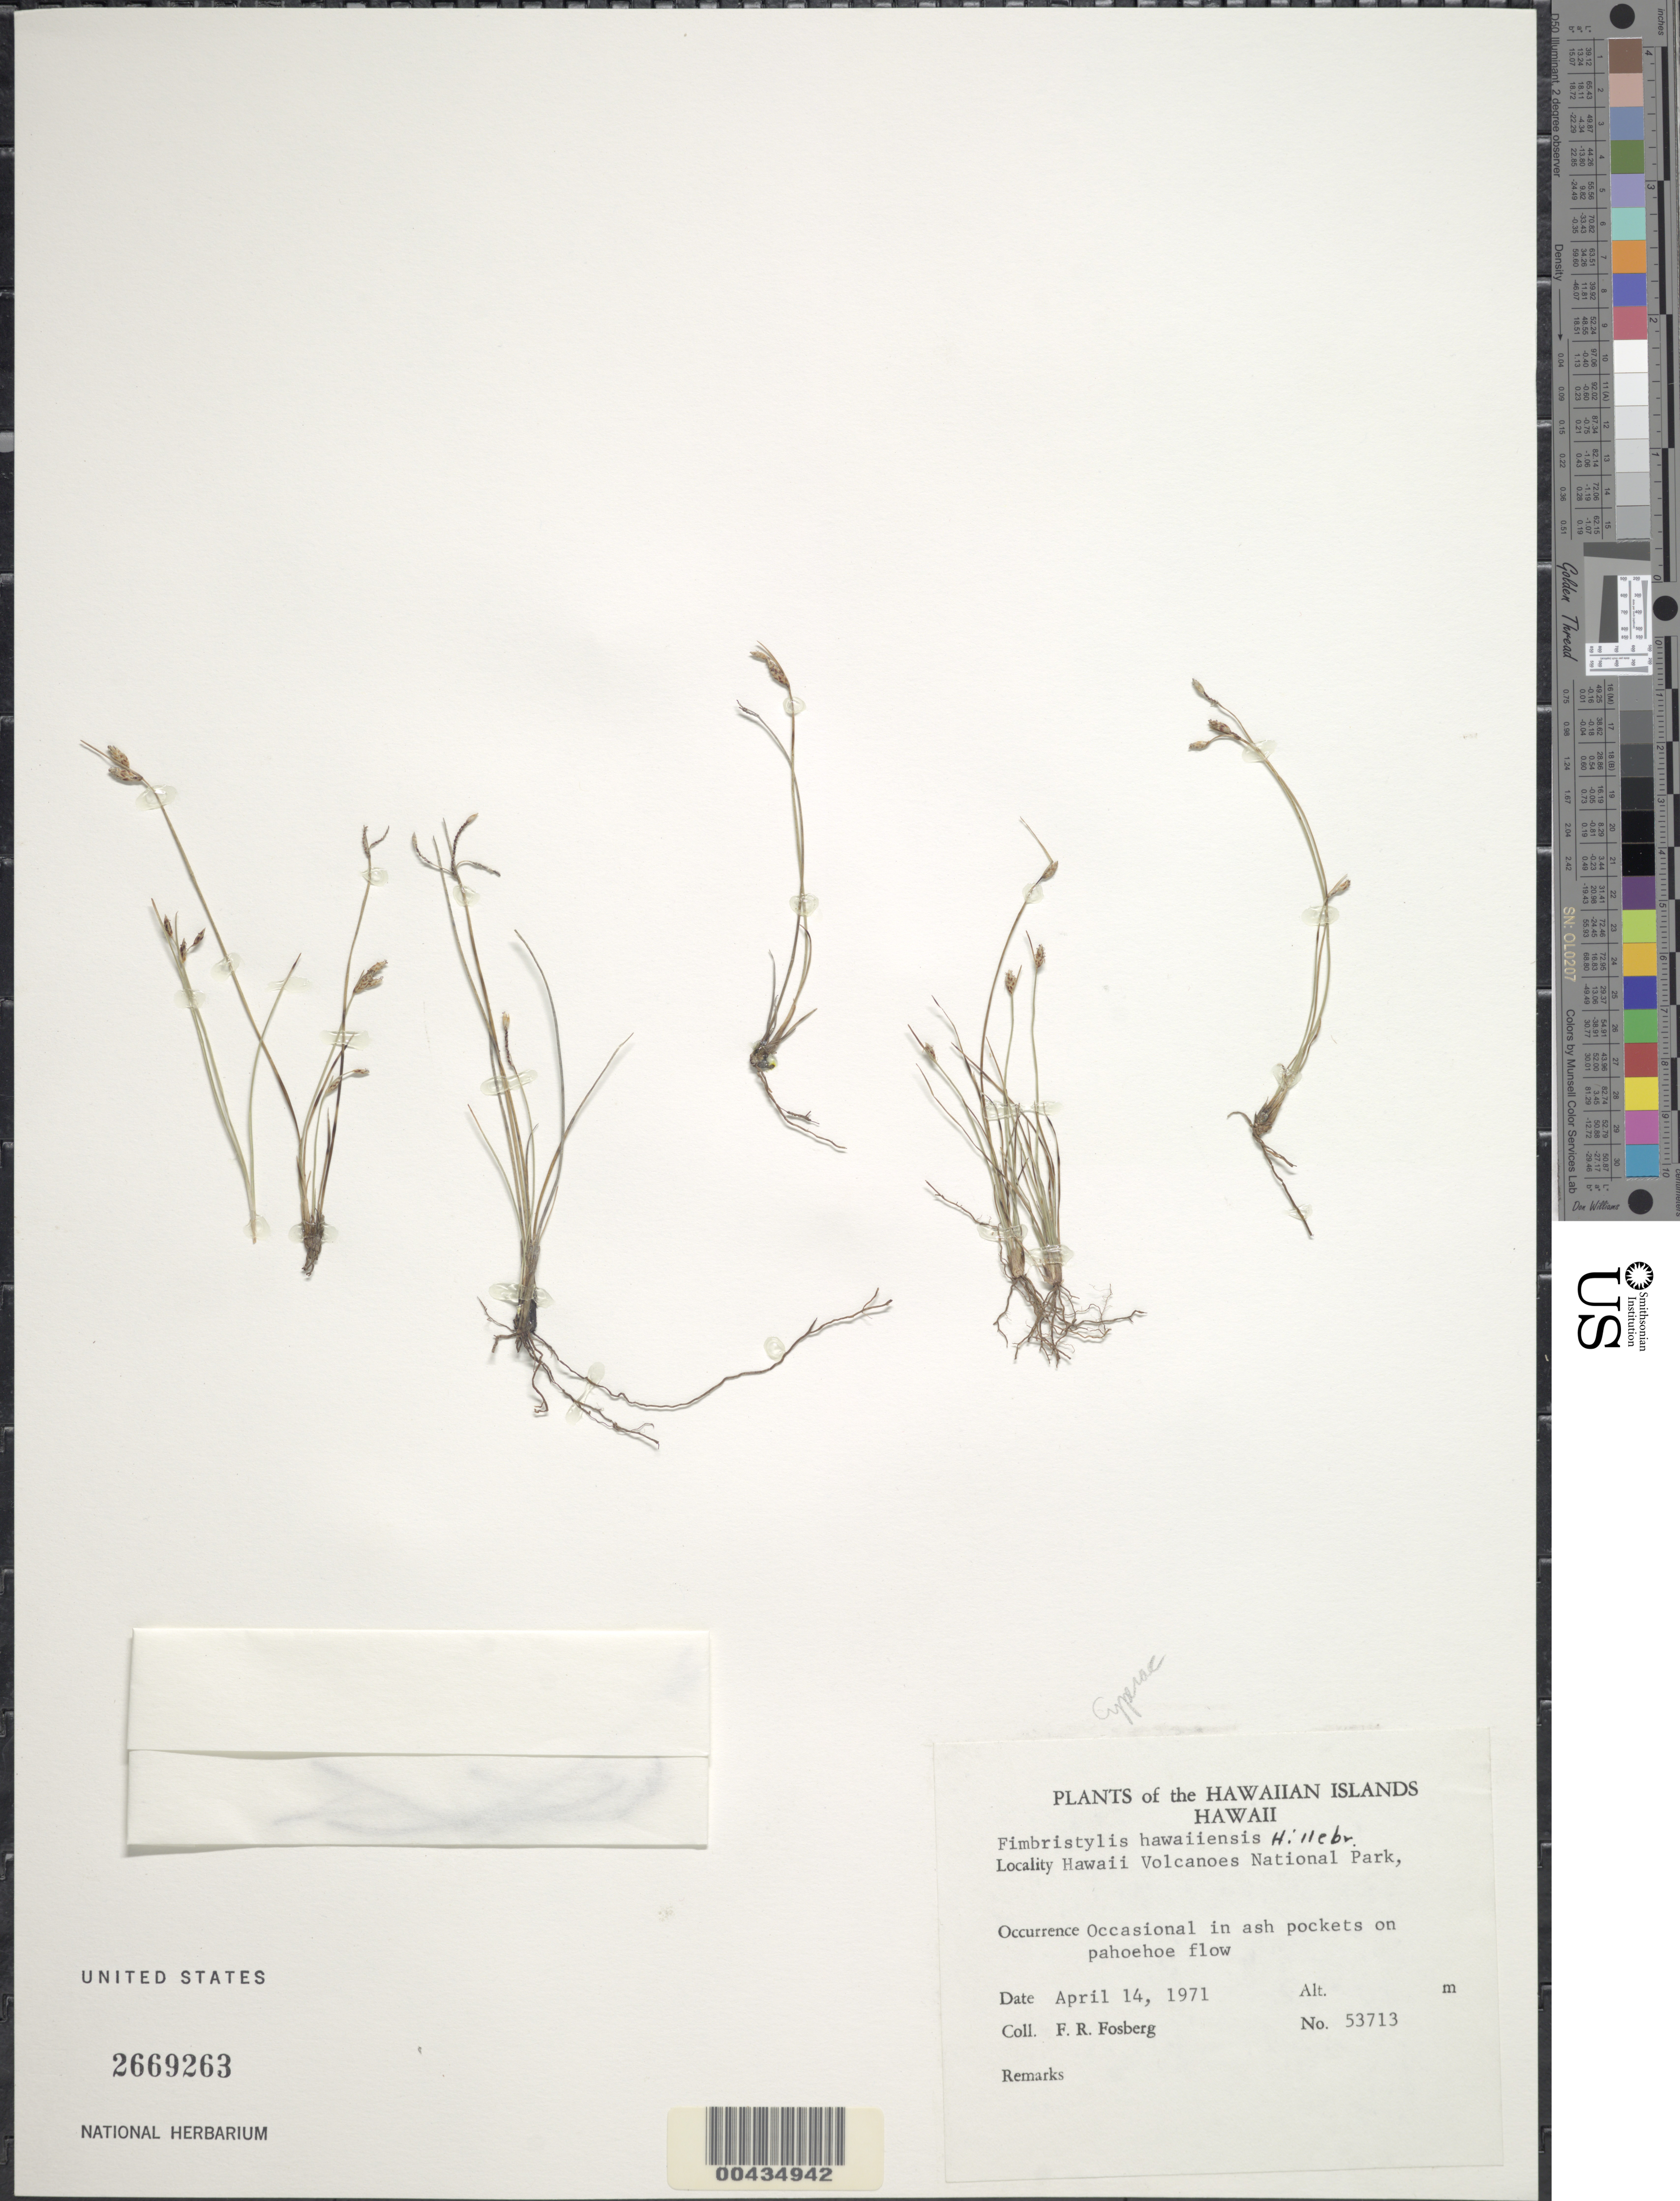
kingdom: Plantae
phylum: Tracheophyta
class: Liliopsida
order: Poales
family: Cyperaceae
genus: Fimbristylis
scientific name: Fimbristylis hawaiiensis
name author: Hillebr.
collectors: F. R. Fosberg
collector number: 53713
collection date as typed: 14 Apr 1971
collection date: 1971-04-14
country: United States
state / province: Hawaii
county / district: Hawaii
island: Hawaii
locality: Hawaii Volcanoes National Park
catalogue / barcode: US 2669263